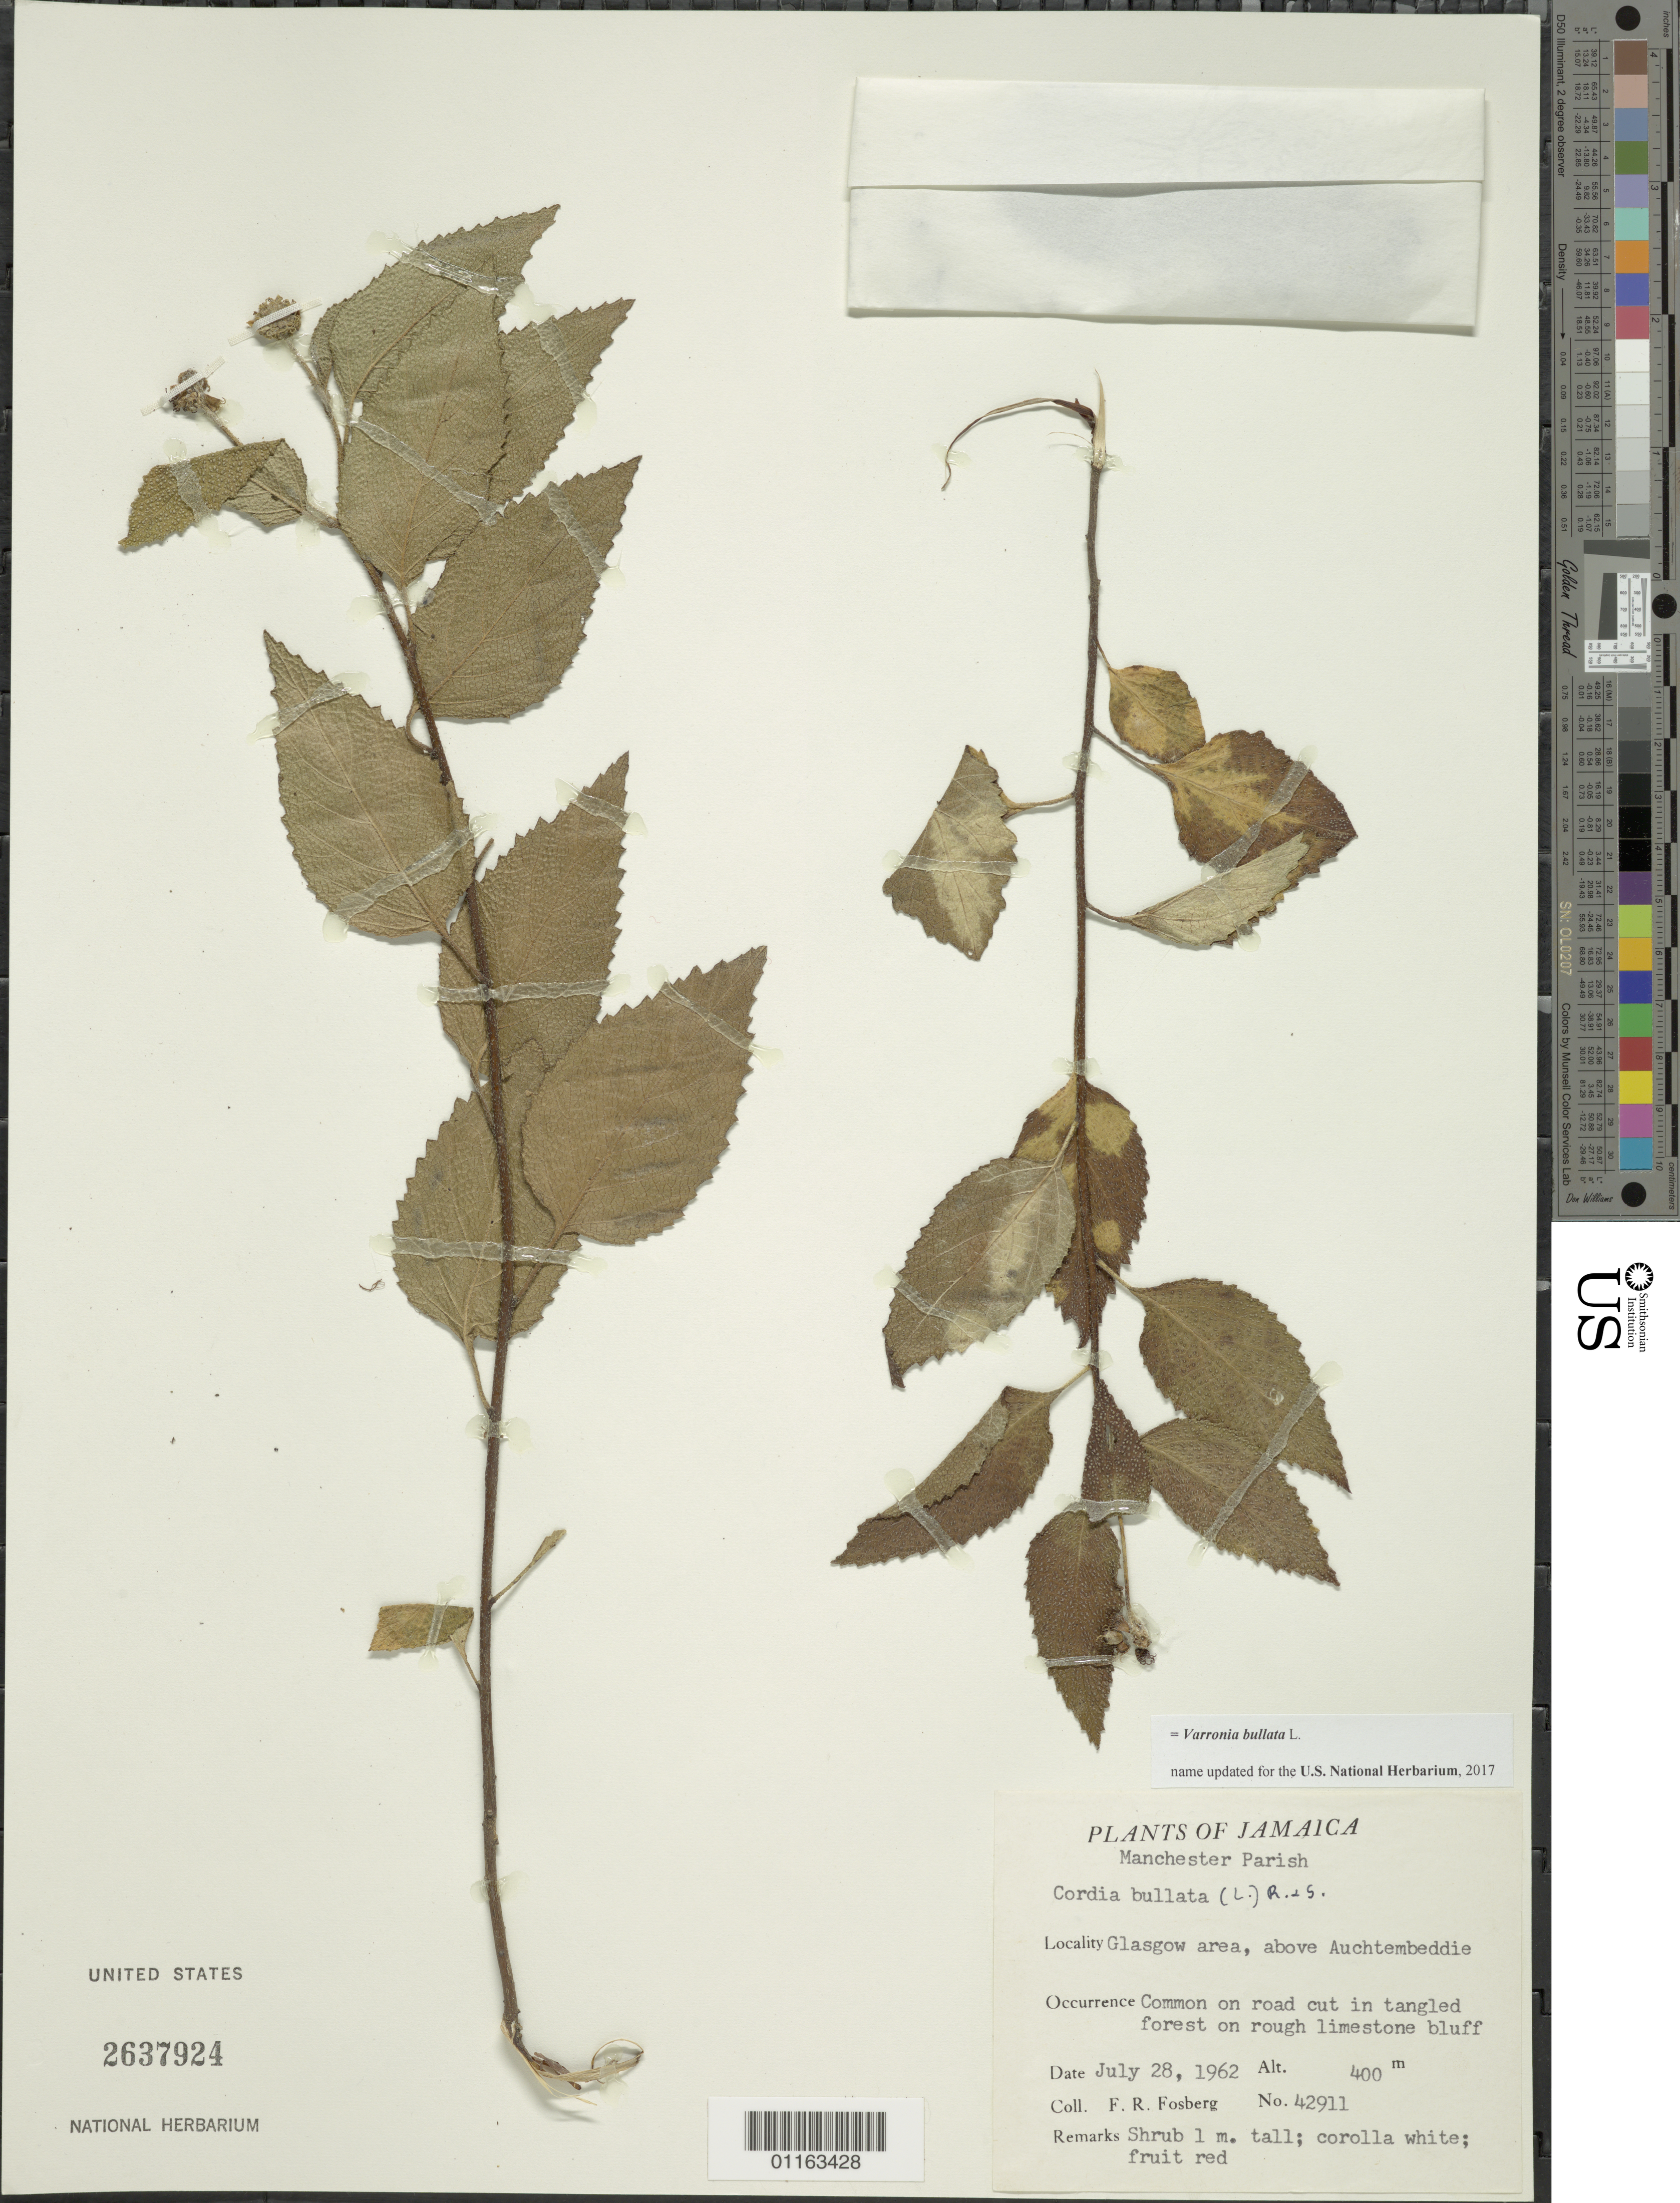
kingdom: Plantae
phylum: Tracheophyta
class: Magnoliopsida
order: Boraginales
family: Cordiaceae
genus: Varronia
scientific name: Varronia bullata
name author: L.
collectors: F. R. Fosberg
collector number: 42911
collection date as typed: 28 Jul 1962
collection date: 1962-07-28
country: Jamaica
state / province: Manchester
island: Jamaica I.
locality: Glasgow aream above Auchtenbeddie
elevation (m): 400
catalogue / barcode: US 2637924